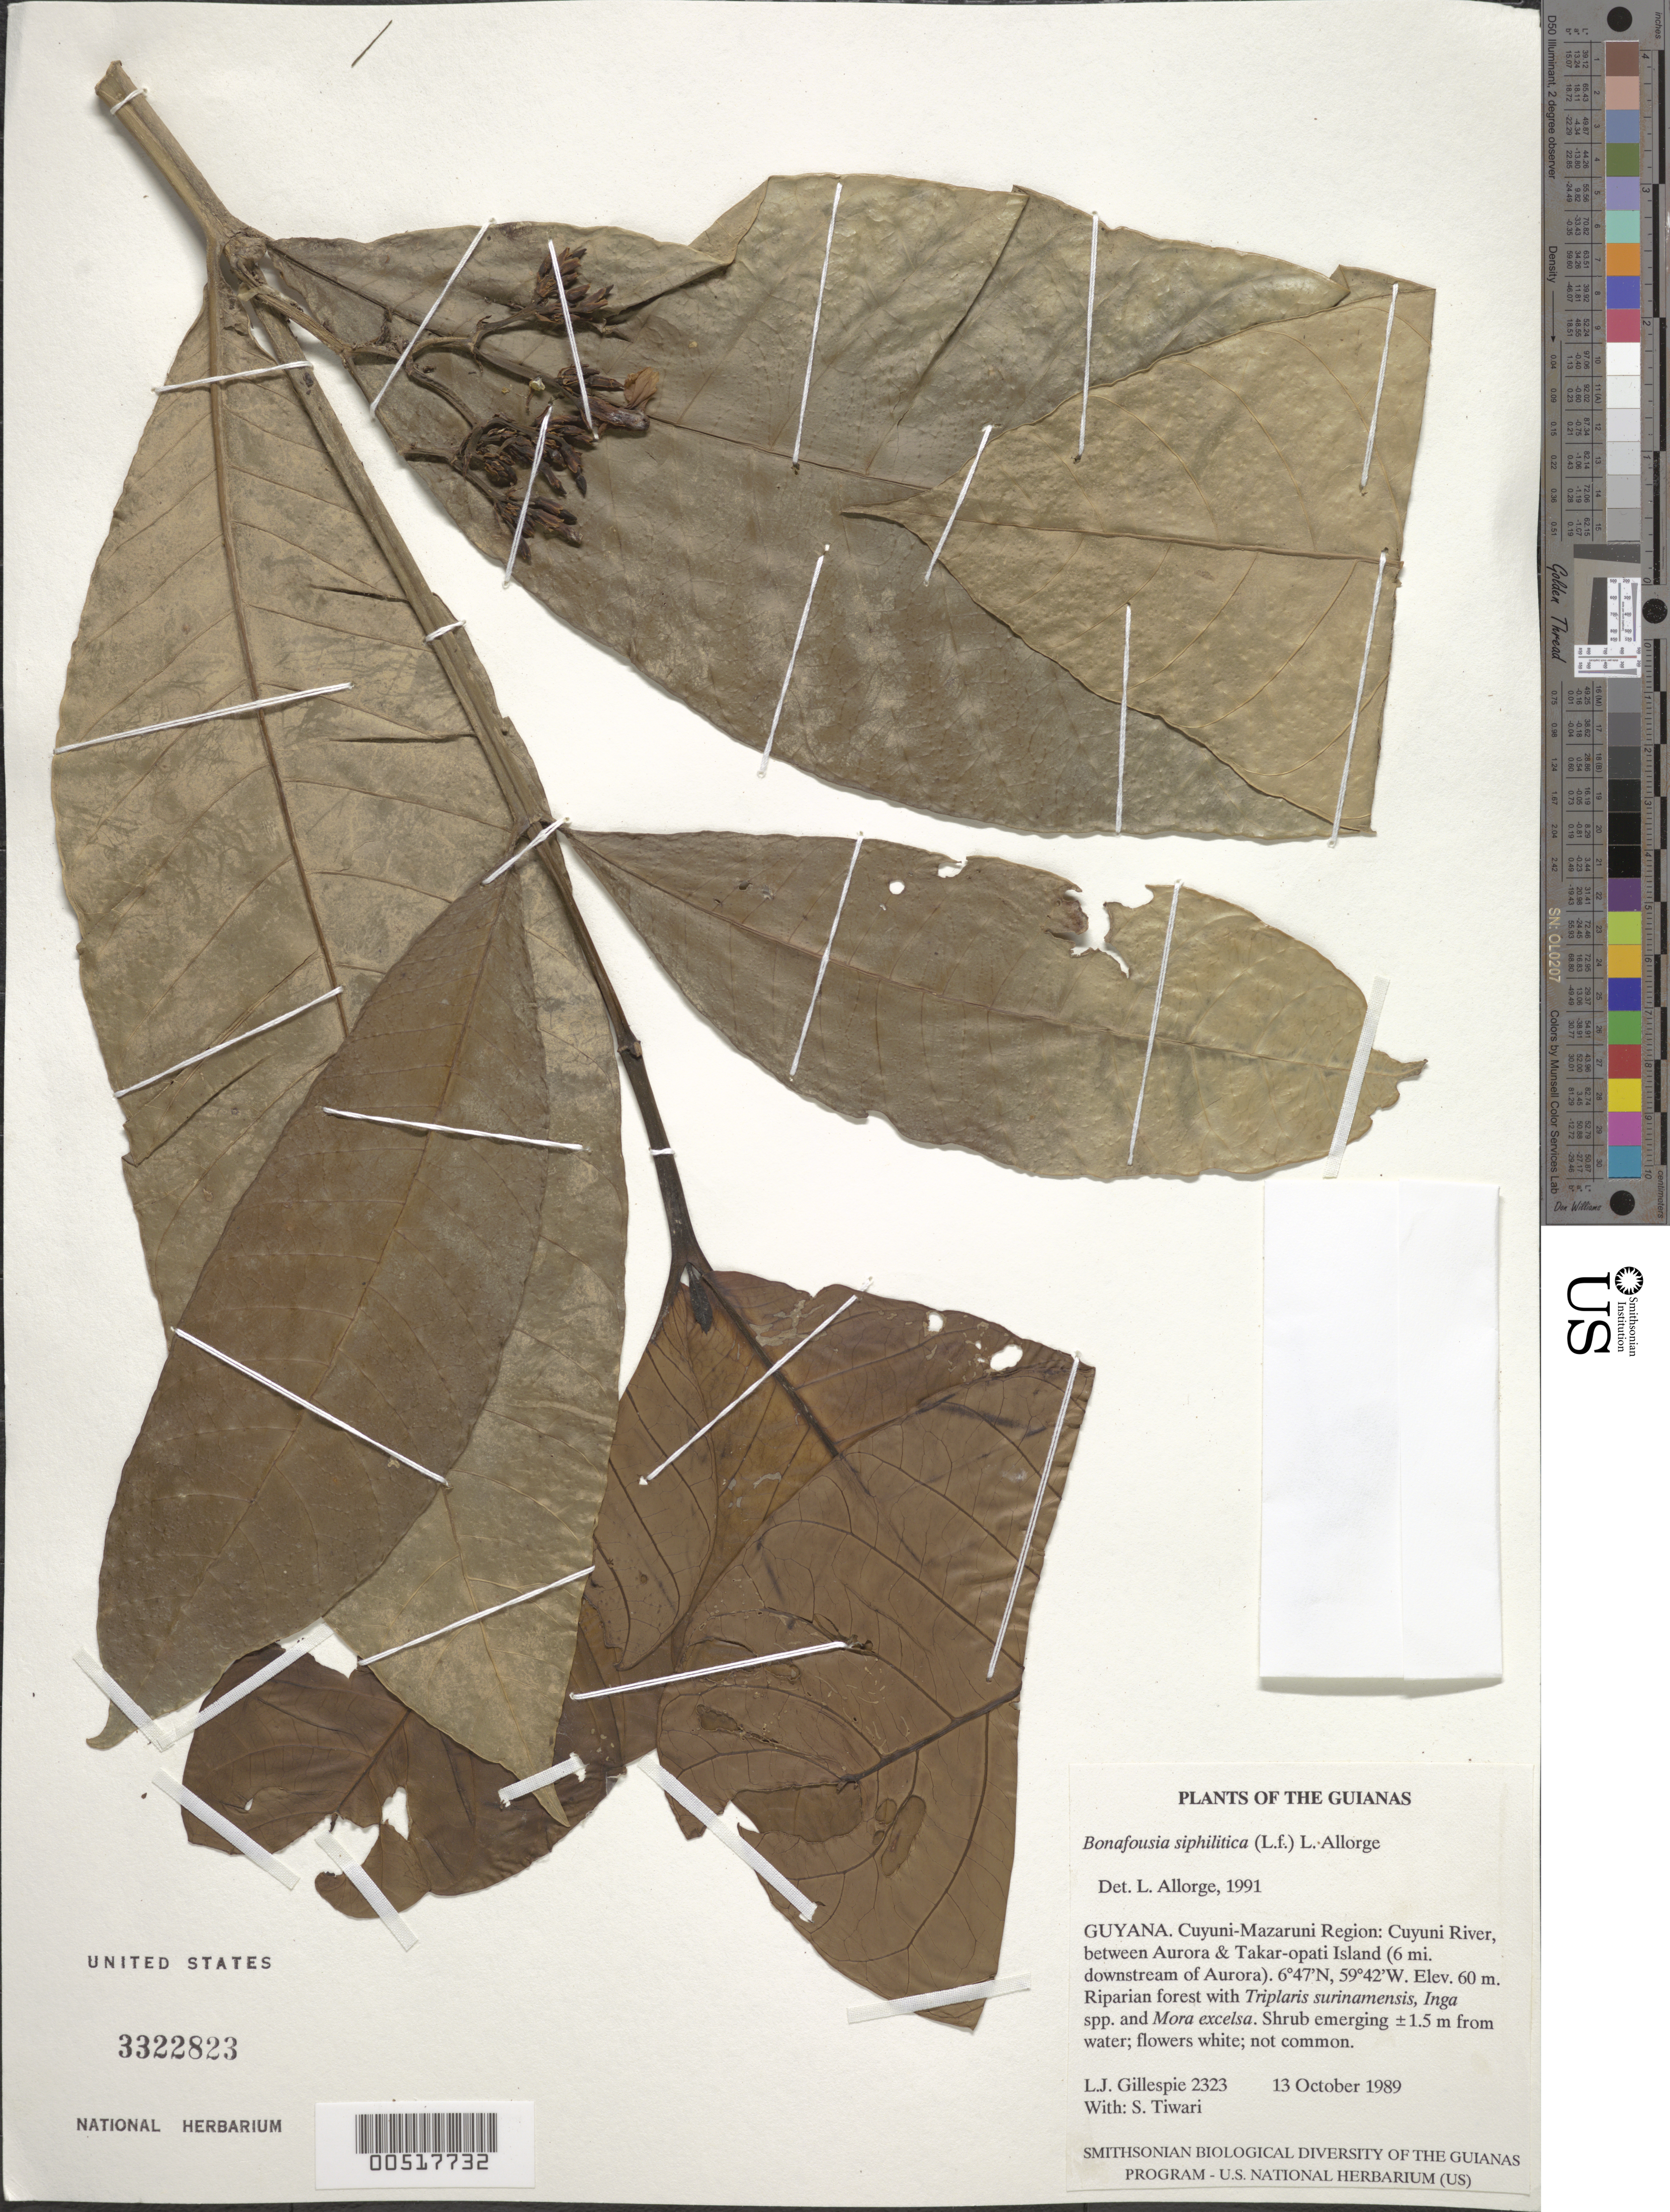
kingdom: Plantae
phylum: Tracheophyta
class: Magnoliopsida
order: Gentianales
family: Apocynaceae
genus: Bonafousia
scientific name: Bonafousia siphilitica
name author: (L. f.) L. Allorge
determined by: Allorge, L.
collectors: L. J. Gillespie & S. Tiwari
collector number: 2323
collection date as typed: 13 October 1989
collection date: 1989-10-13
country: Guyana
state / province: Cuyuni-Mazaruni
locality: Cuyuni River, between Aurora & Takar-opati Island (6 mi. downstream of Aurora)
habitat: Riparian forest with Triplaris surinamensis, Inga spp. and Mora excelsa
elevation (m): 60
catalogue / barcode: US 3322823